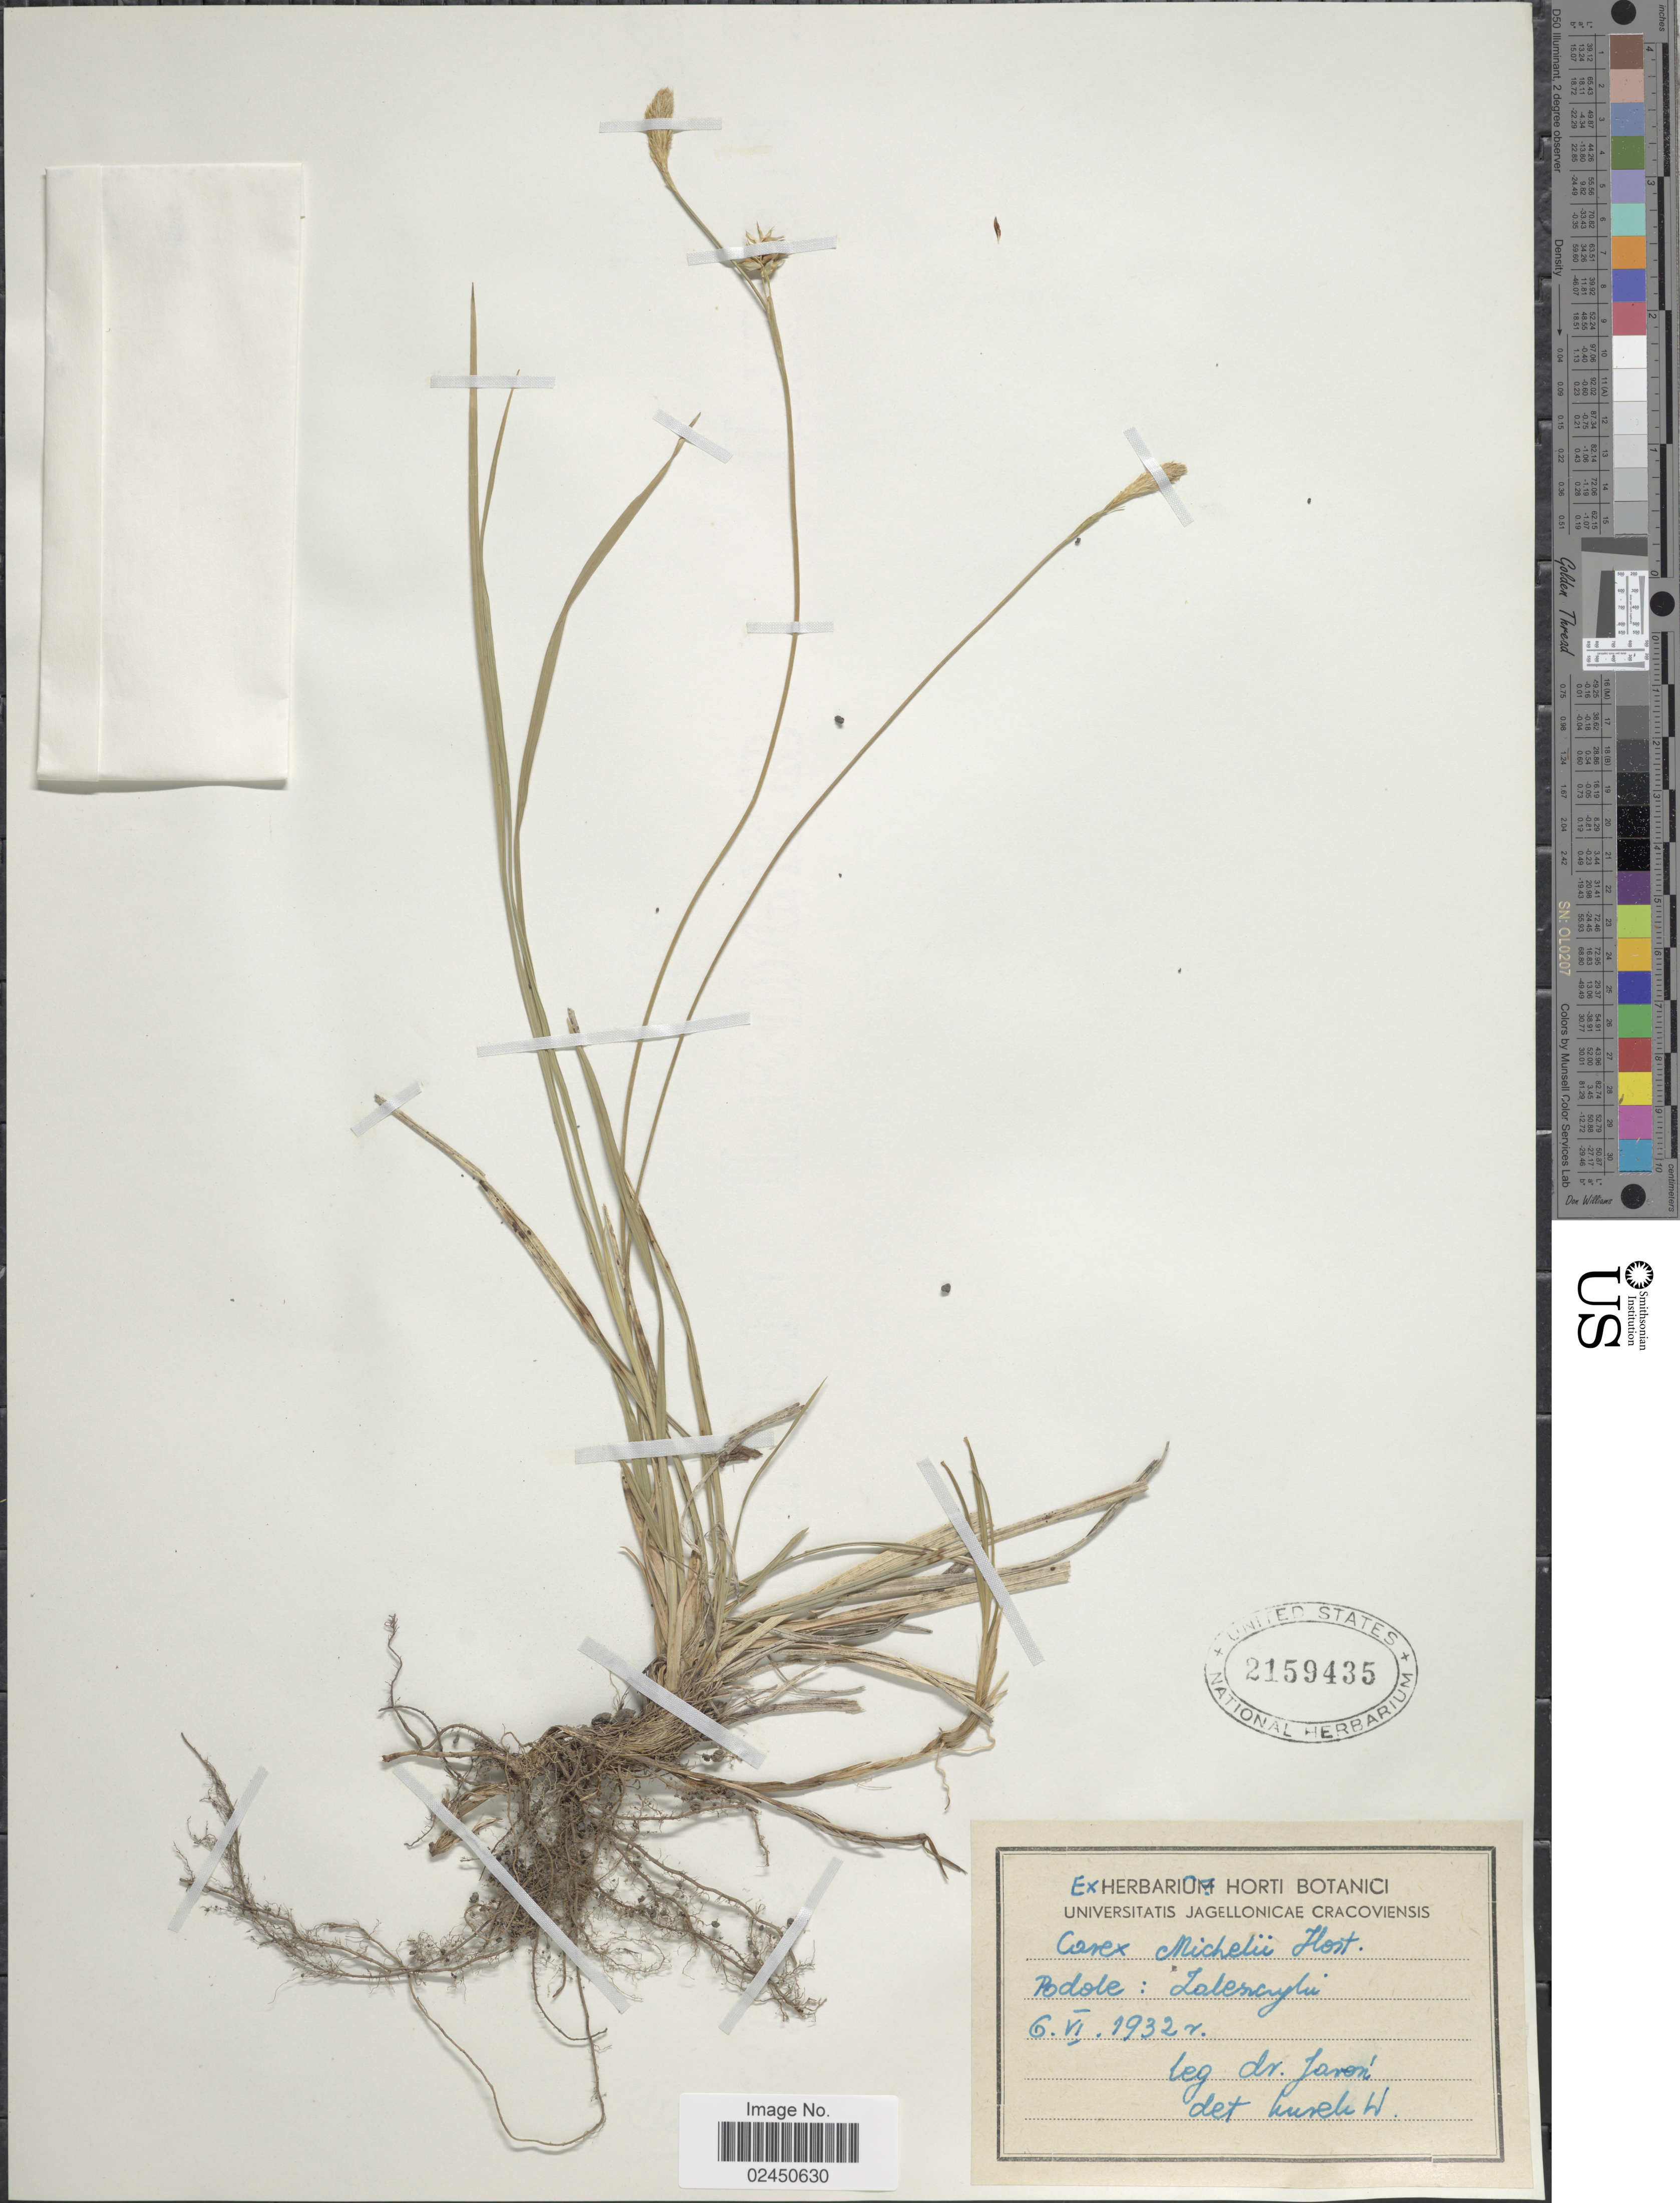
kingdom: Plantae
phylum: Tracheophyta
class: Liliopsida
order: Poales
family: Cyperaceae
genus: Carex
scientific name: Carex michelii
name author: Host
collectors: Jaren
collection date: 1932-06-06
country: Poland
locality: Podole: Zalencylin [interpreted]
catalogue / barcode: US 2159435